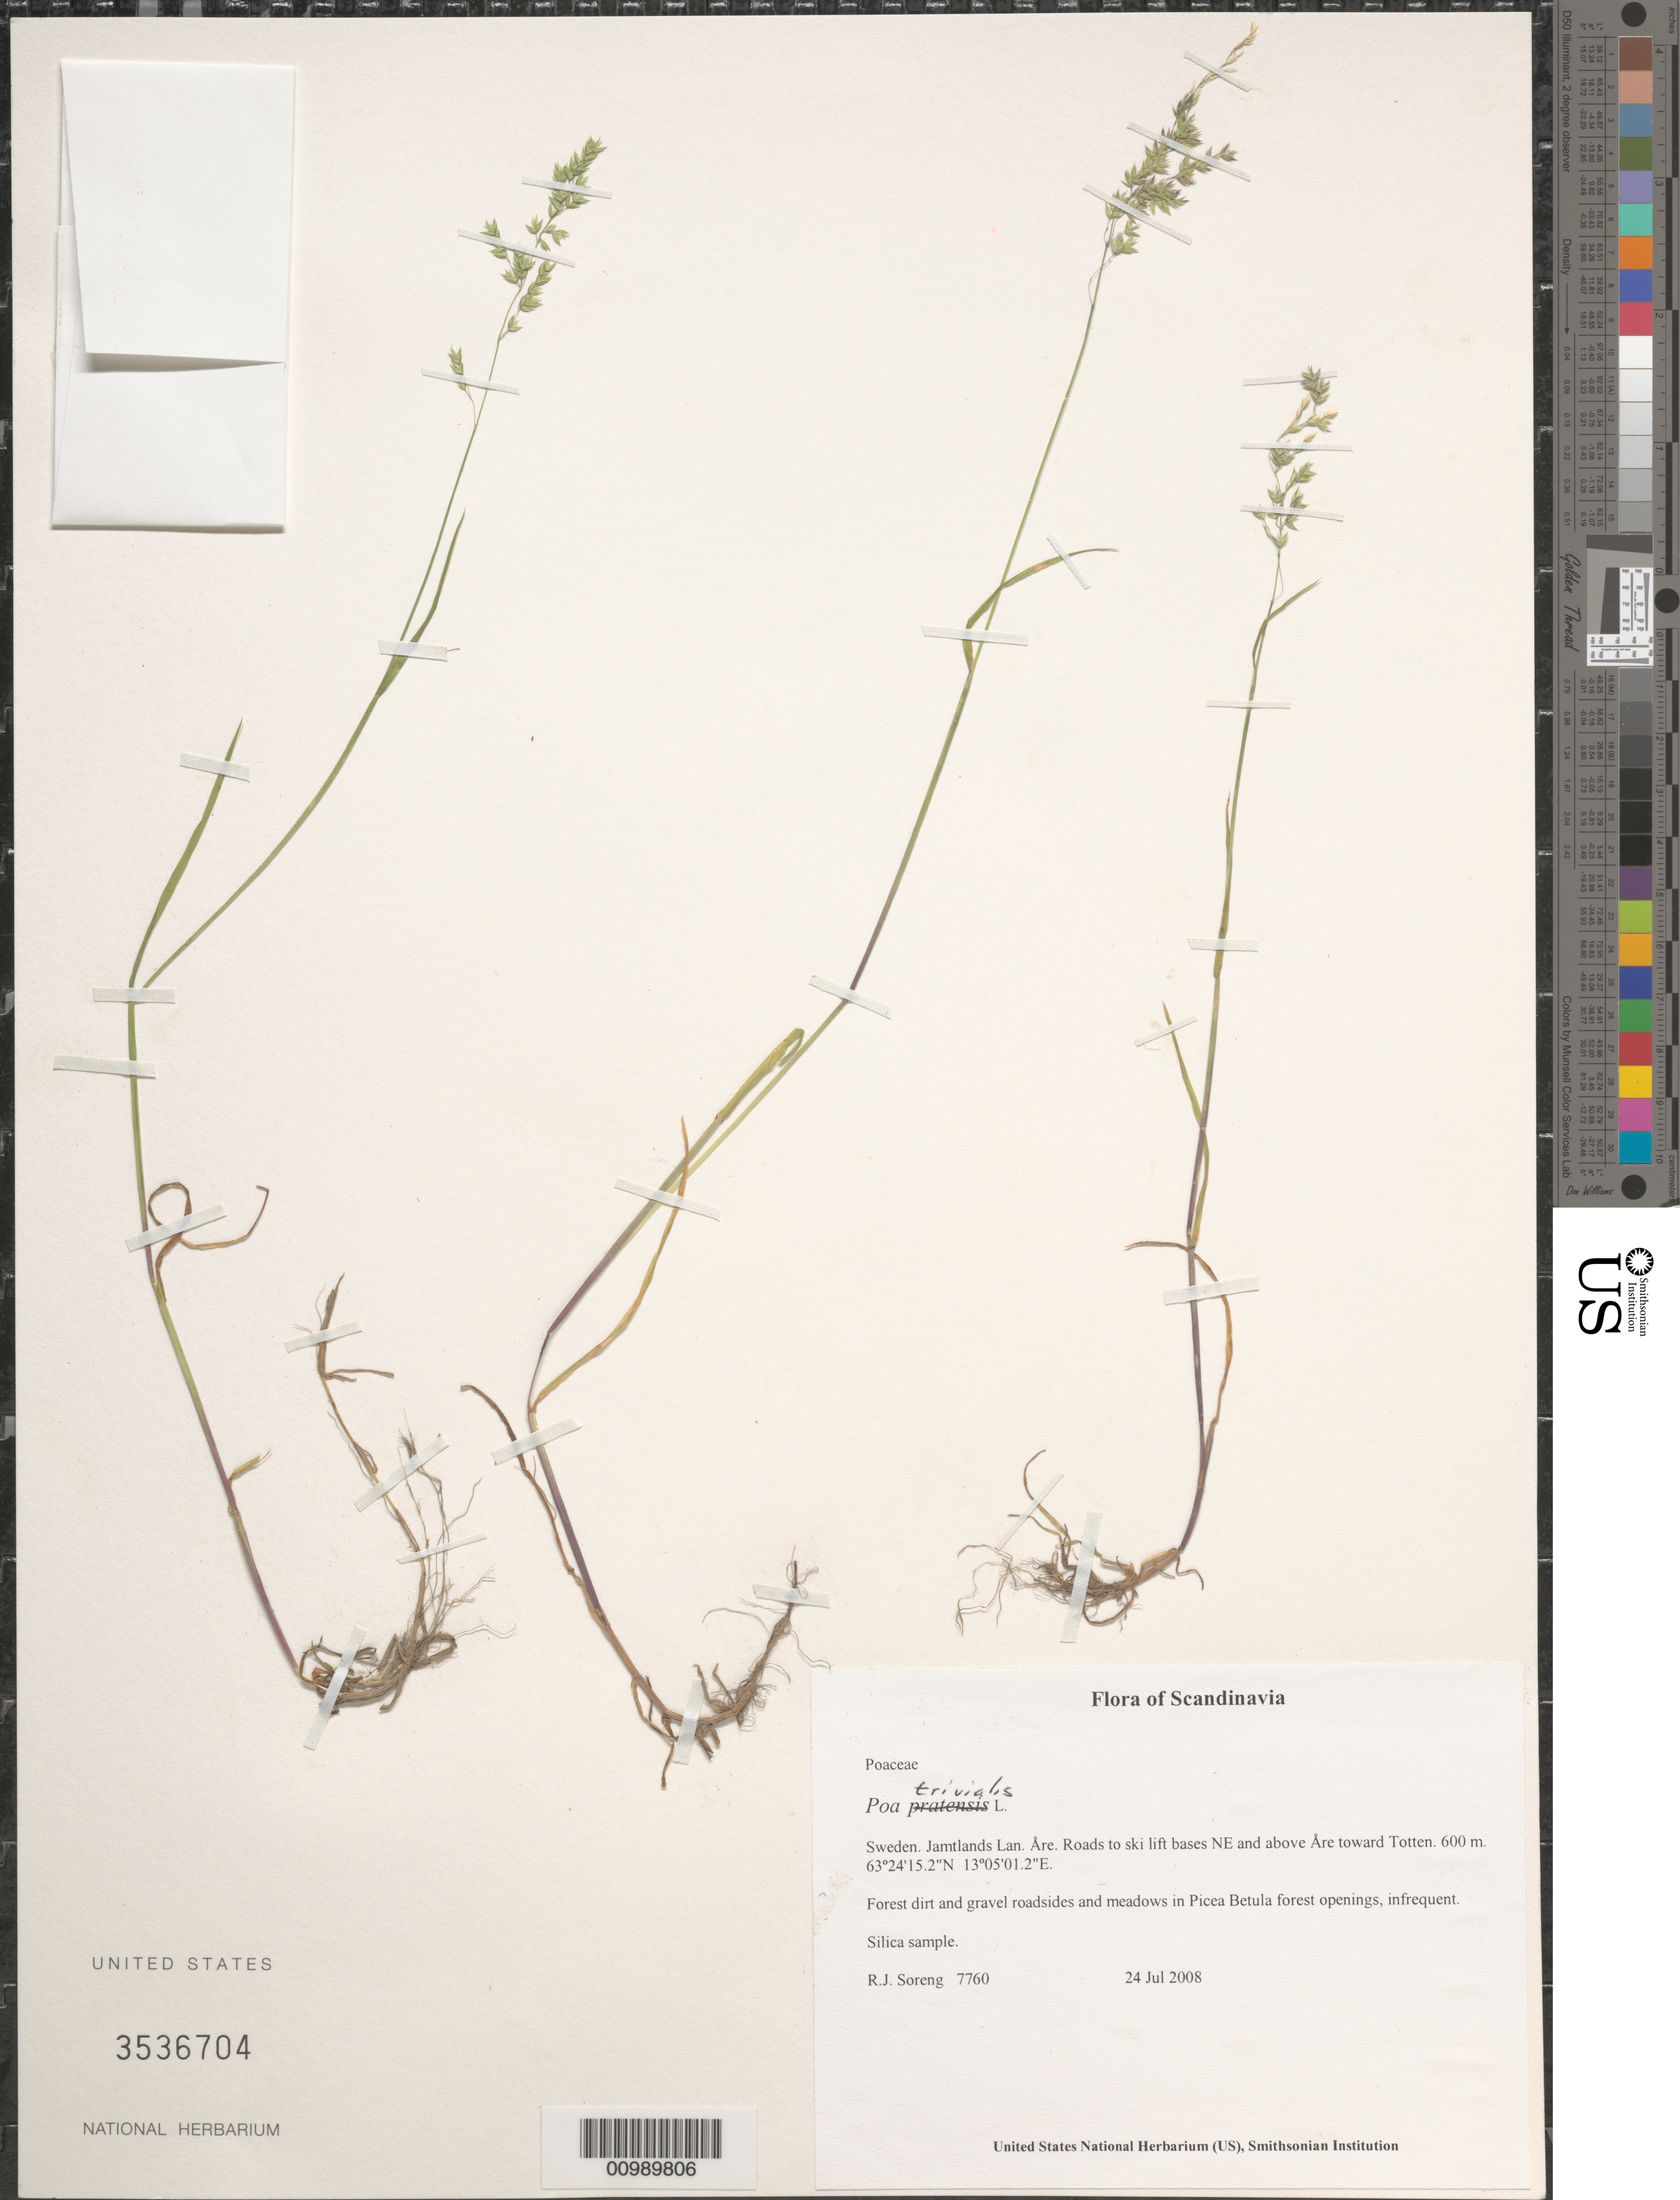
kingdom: Plantae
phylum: Tracheophyta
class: Liliopsida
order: Poales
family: Poaceae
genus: Poa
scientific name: Poa trivialis L. subsp. trivialis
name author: L.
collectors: R. J. Soreng & N. L. Soreng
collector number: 7760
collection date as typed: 24 Jul 2008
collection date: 2008-07-24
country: Sweden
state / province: Jämtland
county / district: Åre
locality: Roads to ski lift bases NE and above Åre toward Totten.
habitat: Forest dirt and gravel roadsides and meadows in Picea Betula forest openings, infrequent.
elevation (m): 600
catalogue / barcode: US 3536704